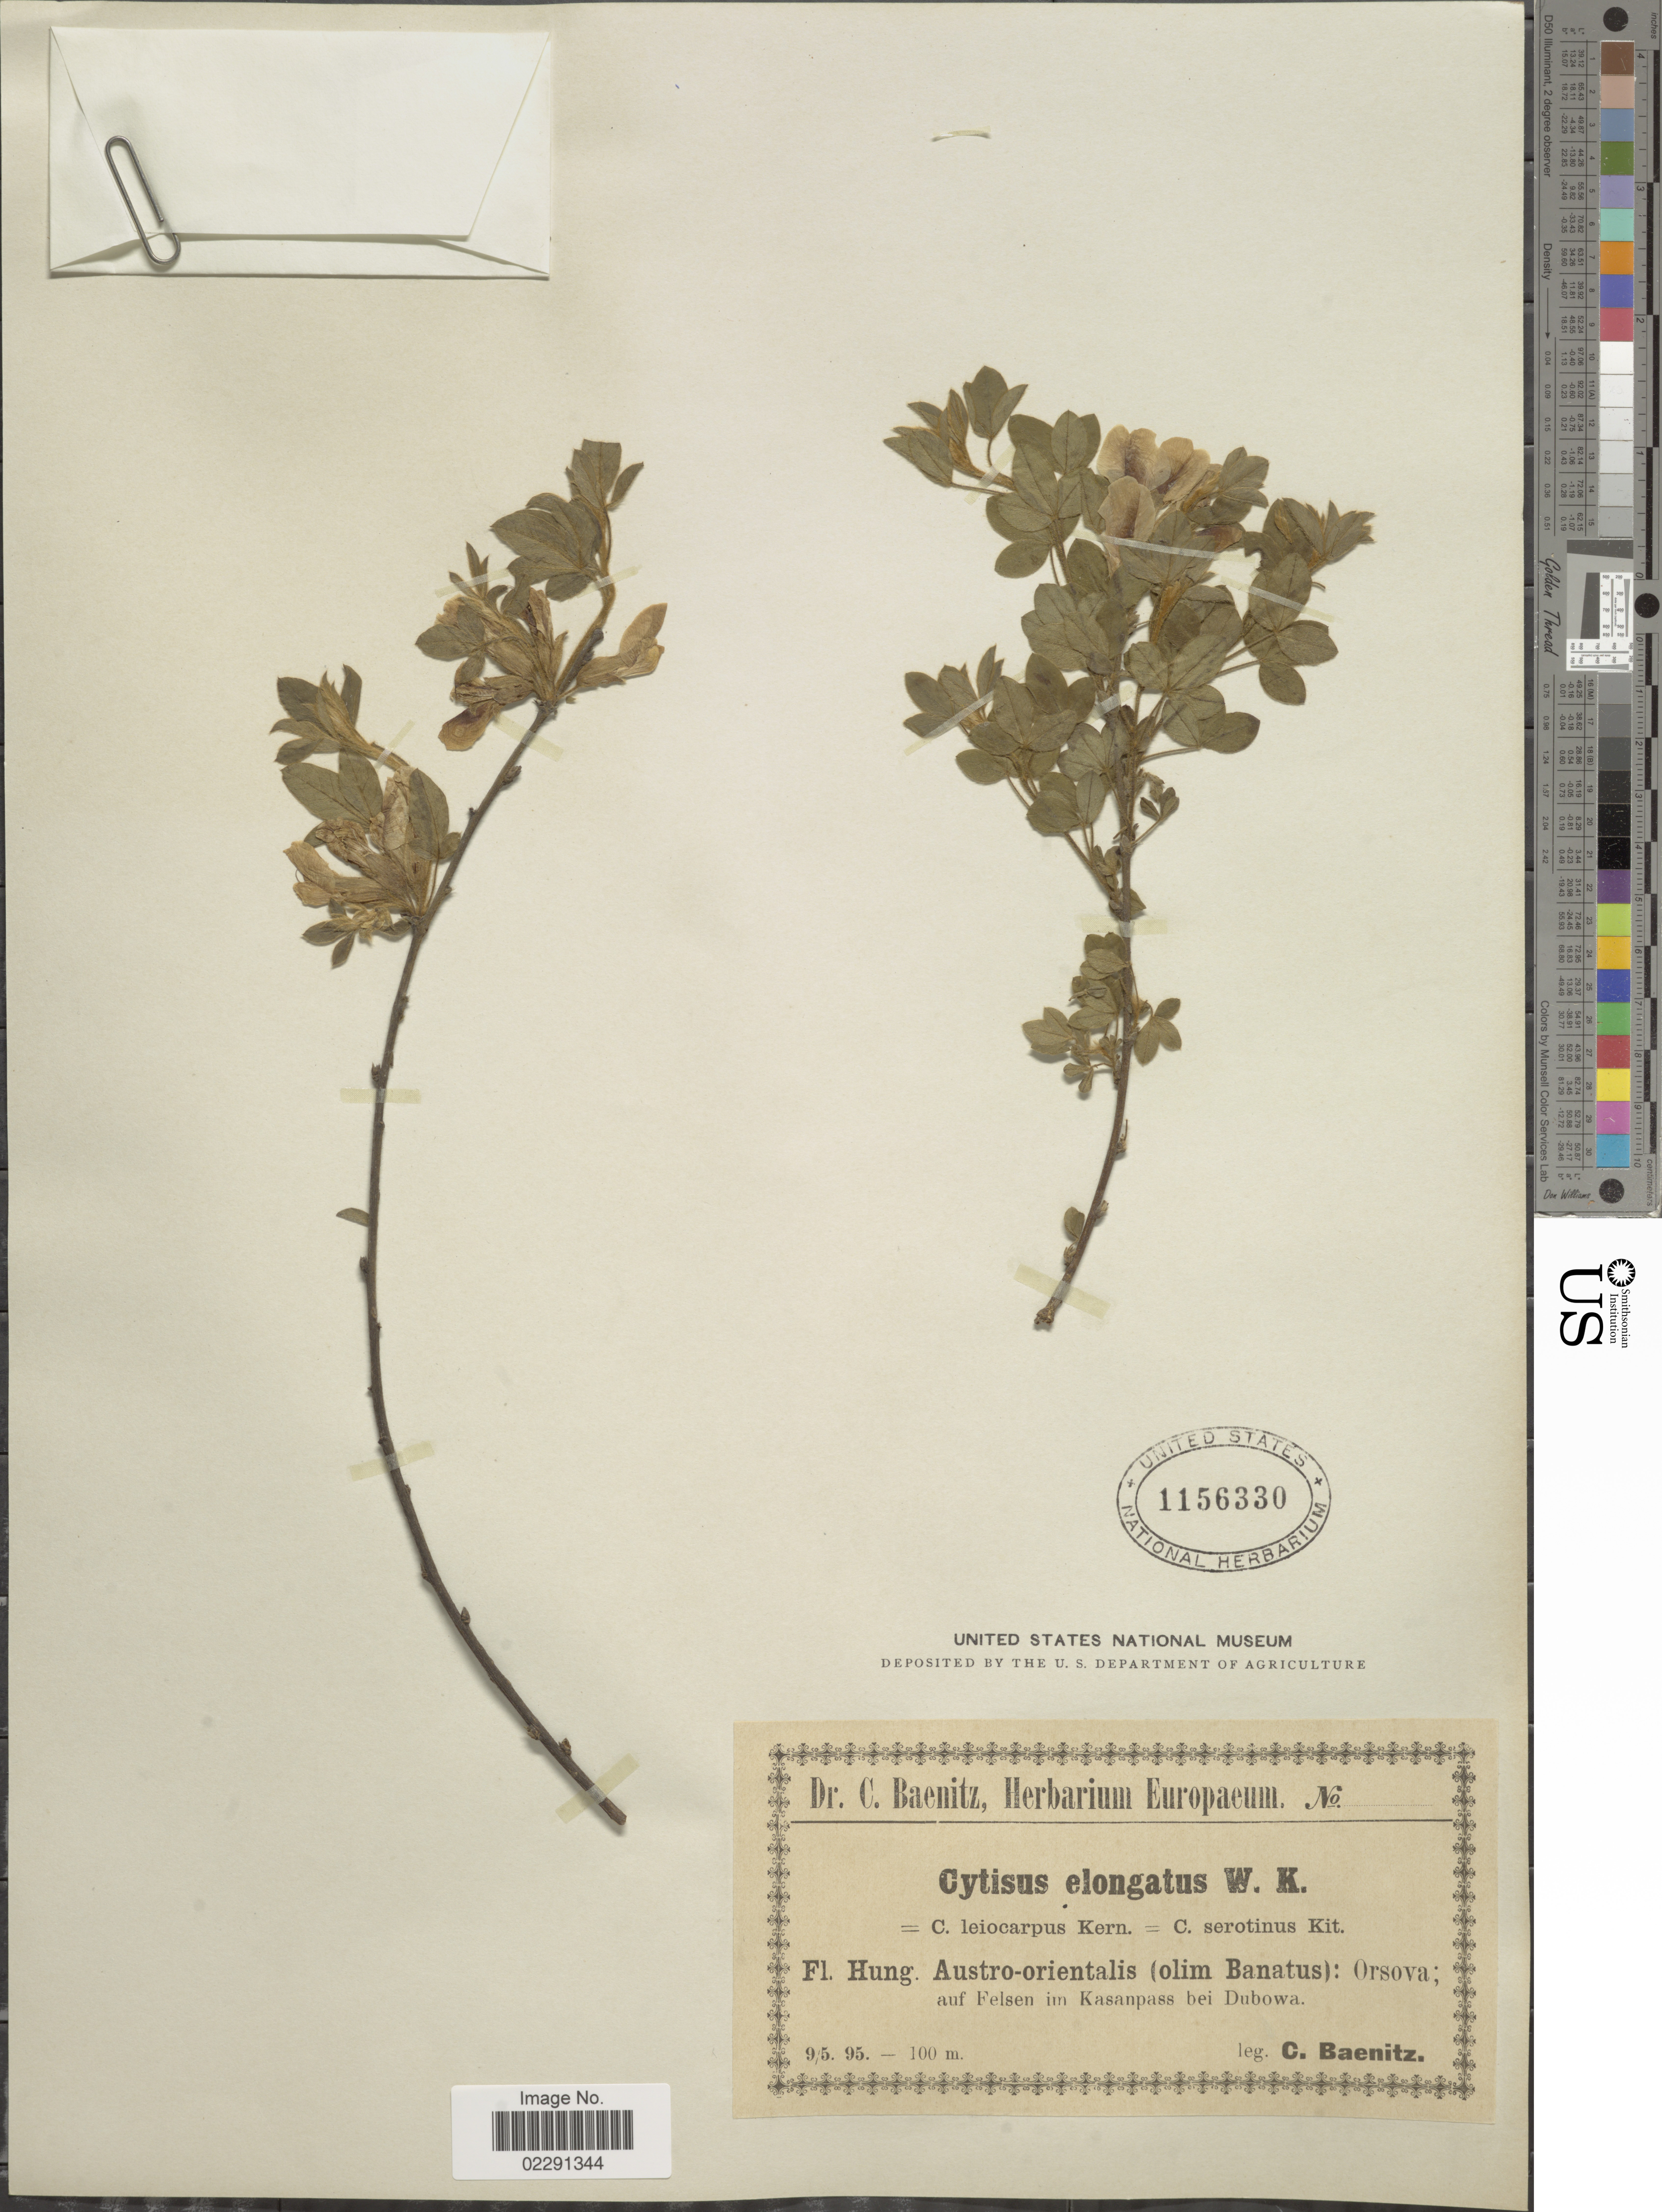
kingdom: Plantae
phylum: Tracheophyta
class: Magnoliopsida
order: Fabales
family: Fabaceae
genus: Cytisus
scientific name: Cytisus elongatus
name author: Waldst. & Kit.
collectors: C. G. Baenitz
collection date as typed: Transcribed d/m/y: 9/5/95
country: Hungary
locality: Fl. Hung. Austro-orientalis (olim Banatus): Orsova; auf Felsen im Kasanpass bei Dubowa.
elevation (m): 100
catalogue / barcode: US 1156330